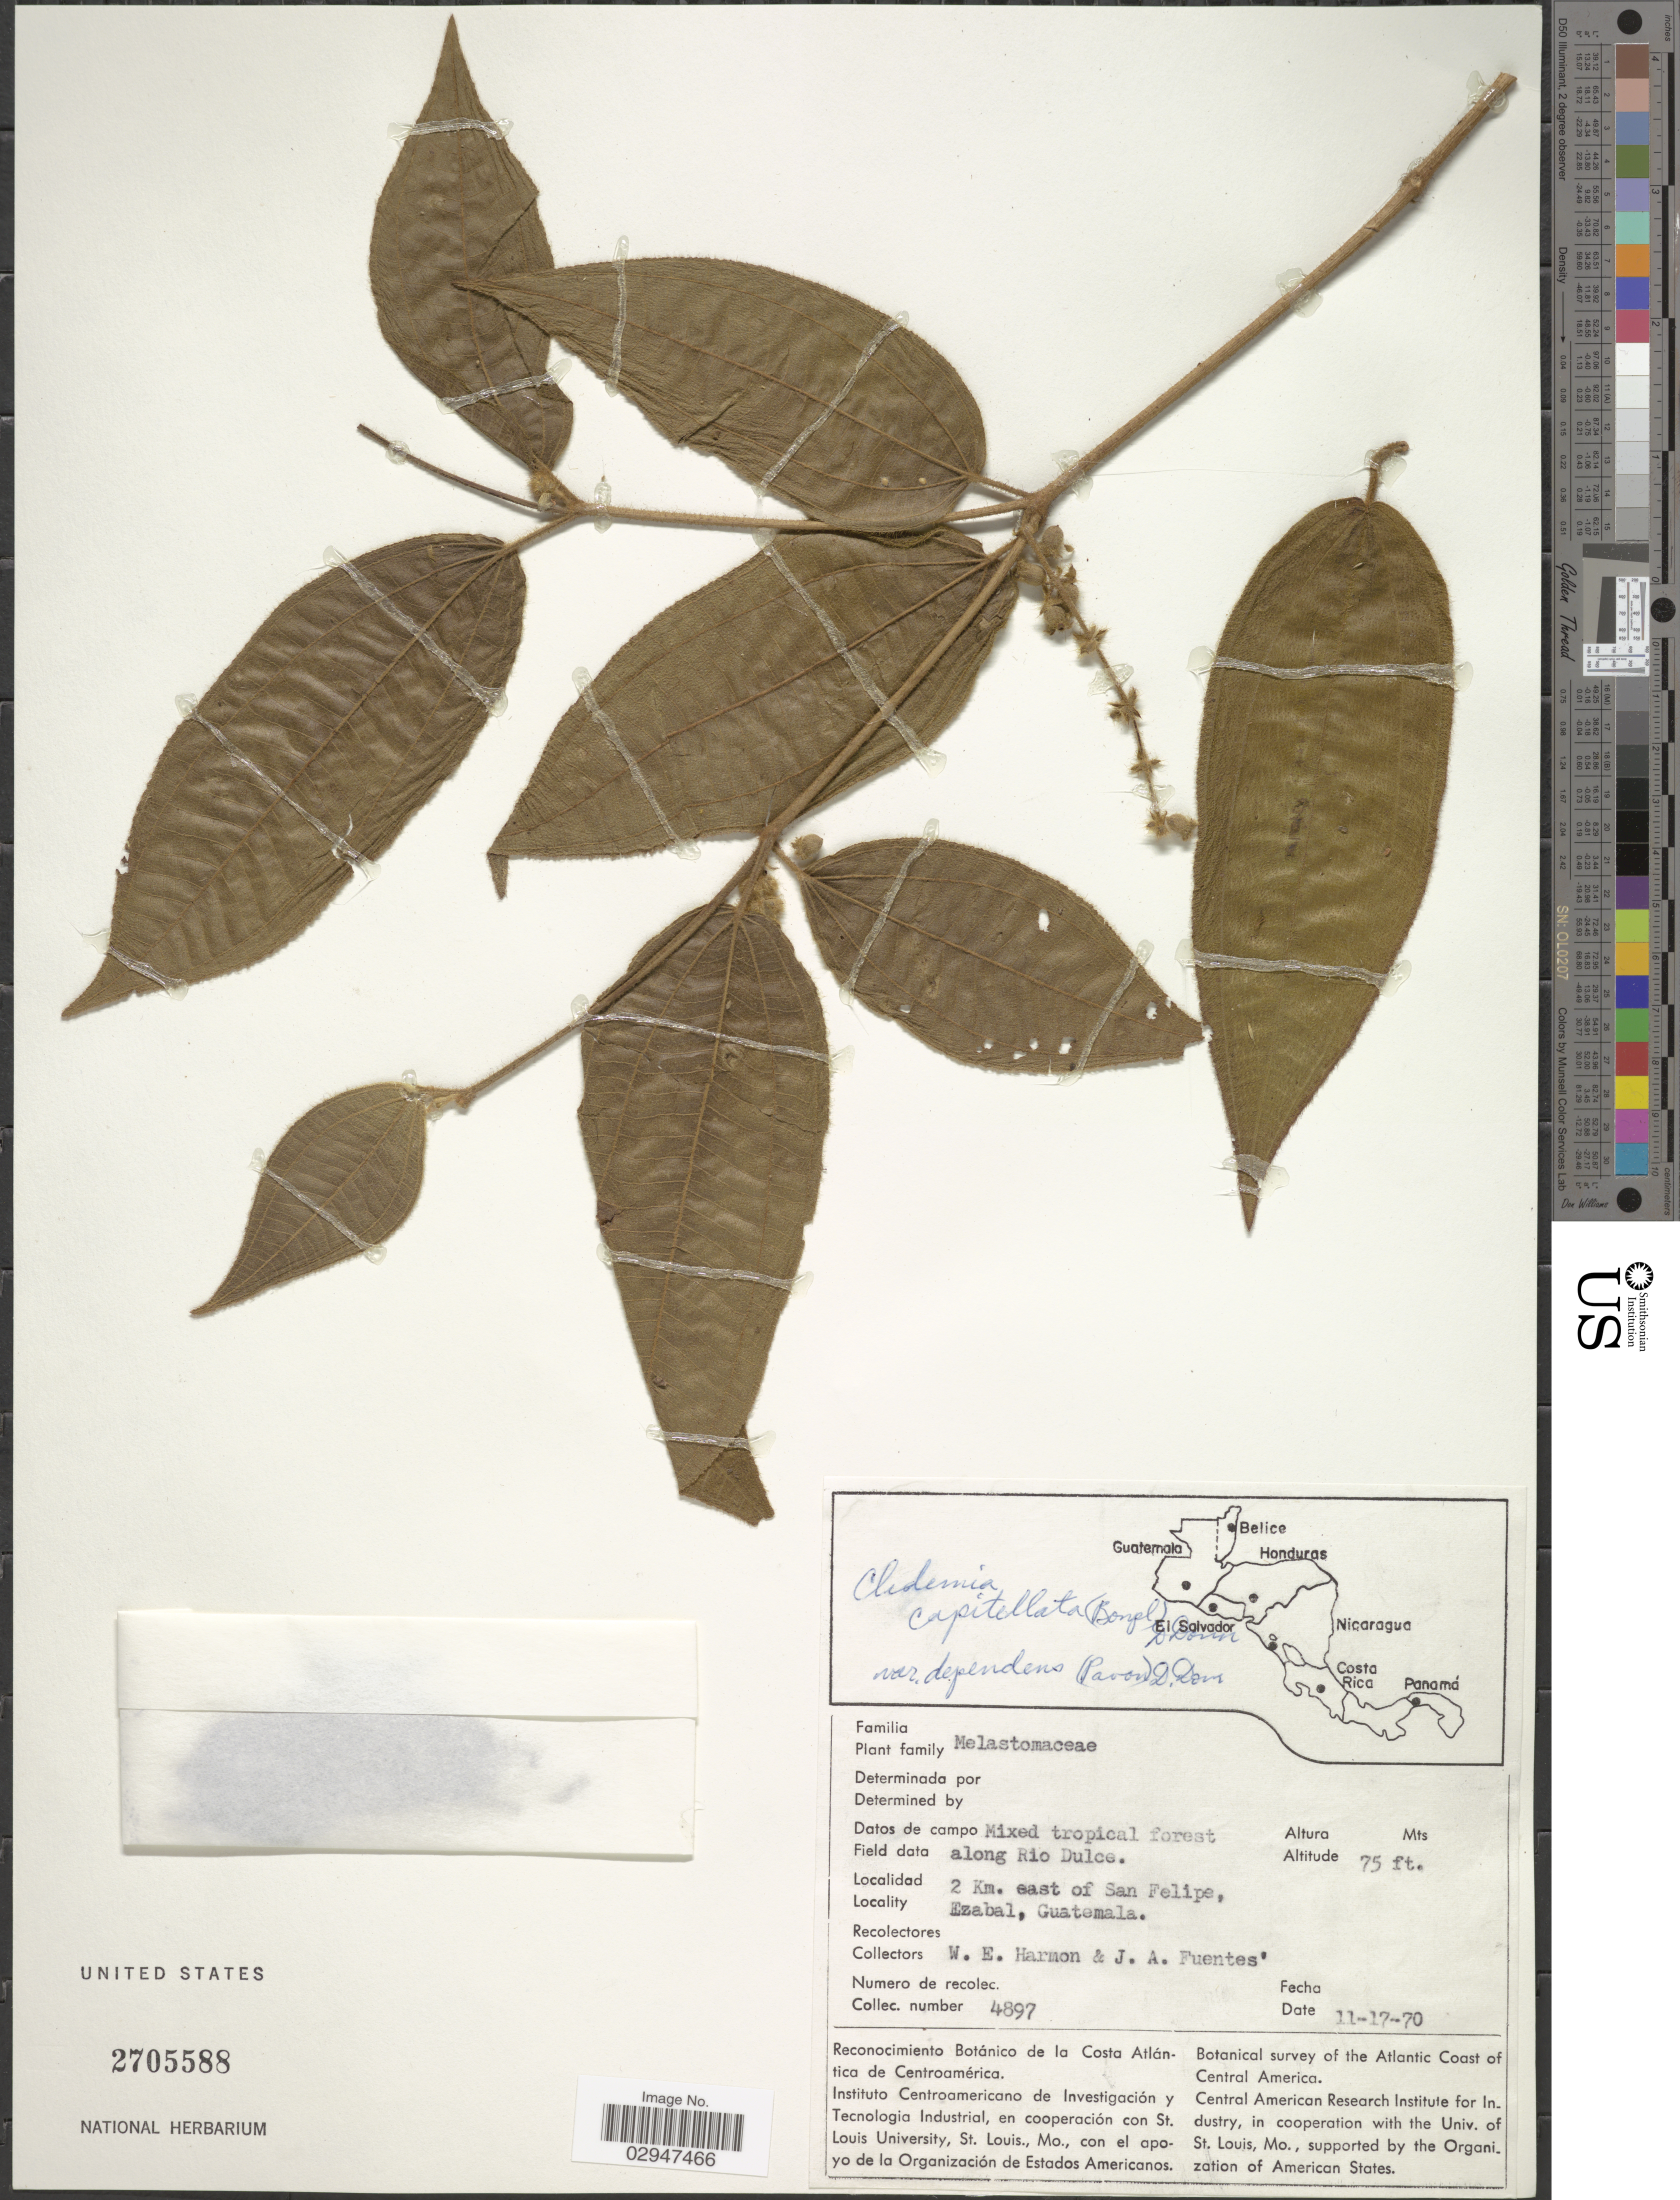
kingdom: Plantae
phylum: Tracheophyta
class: Magnoliopsida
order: Myrtales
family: Melastomataceae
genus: Clidemia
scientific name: Clidemia capitellata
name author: (Bonpl.) D. Don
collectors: W. E. Harmon & J. Fuentes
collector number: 4897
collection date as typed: Transcribed d/m/y: 17/11/70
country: Guatemala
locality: Mixed tropical forest along Rio Dulce. 2 Km. east of San Felipe, Ezabal.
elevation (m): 23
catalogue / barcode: US 2705588